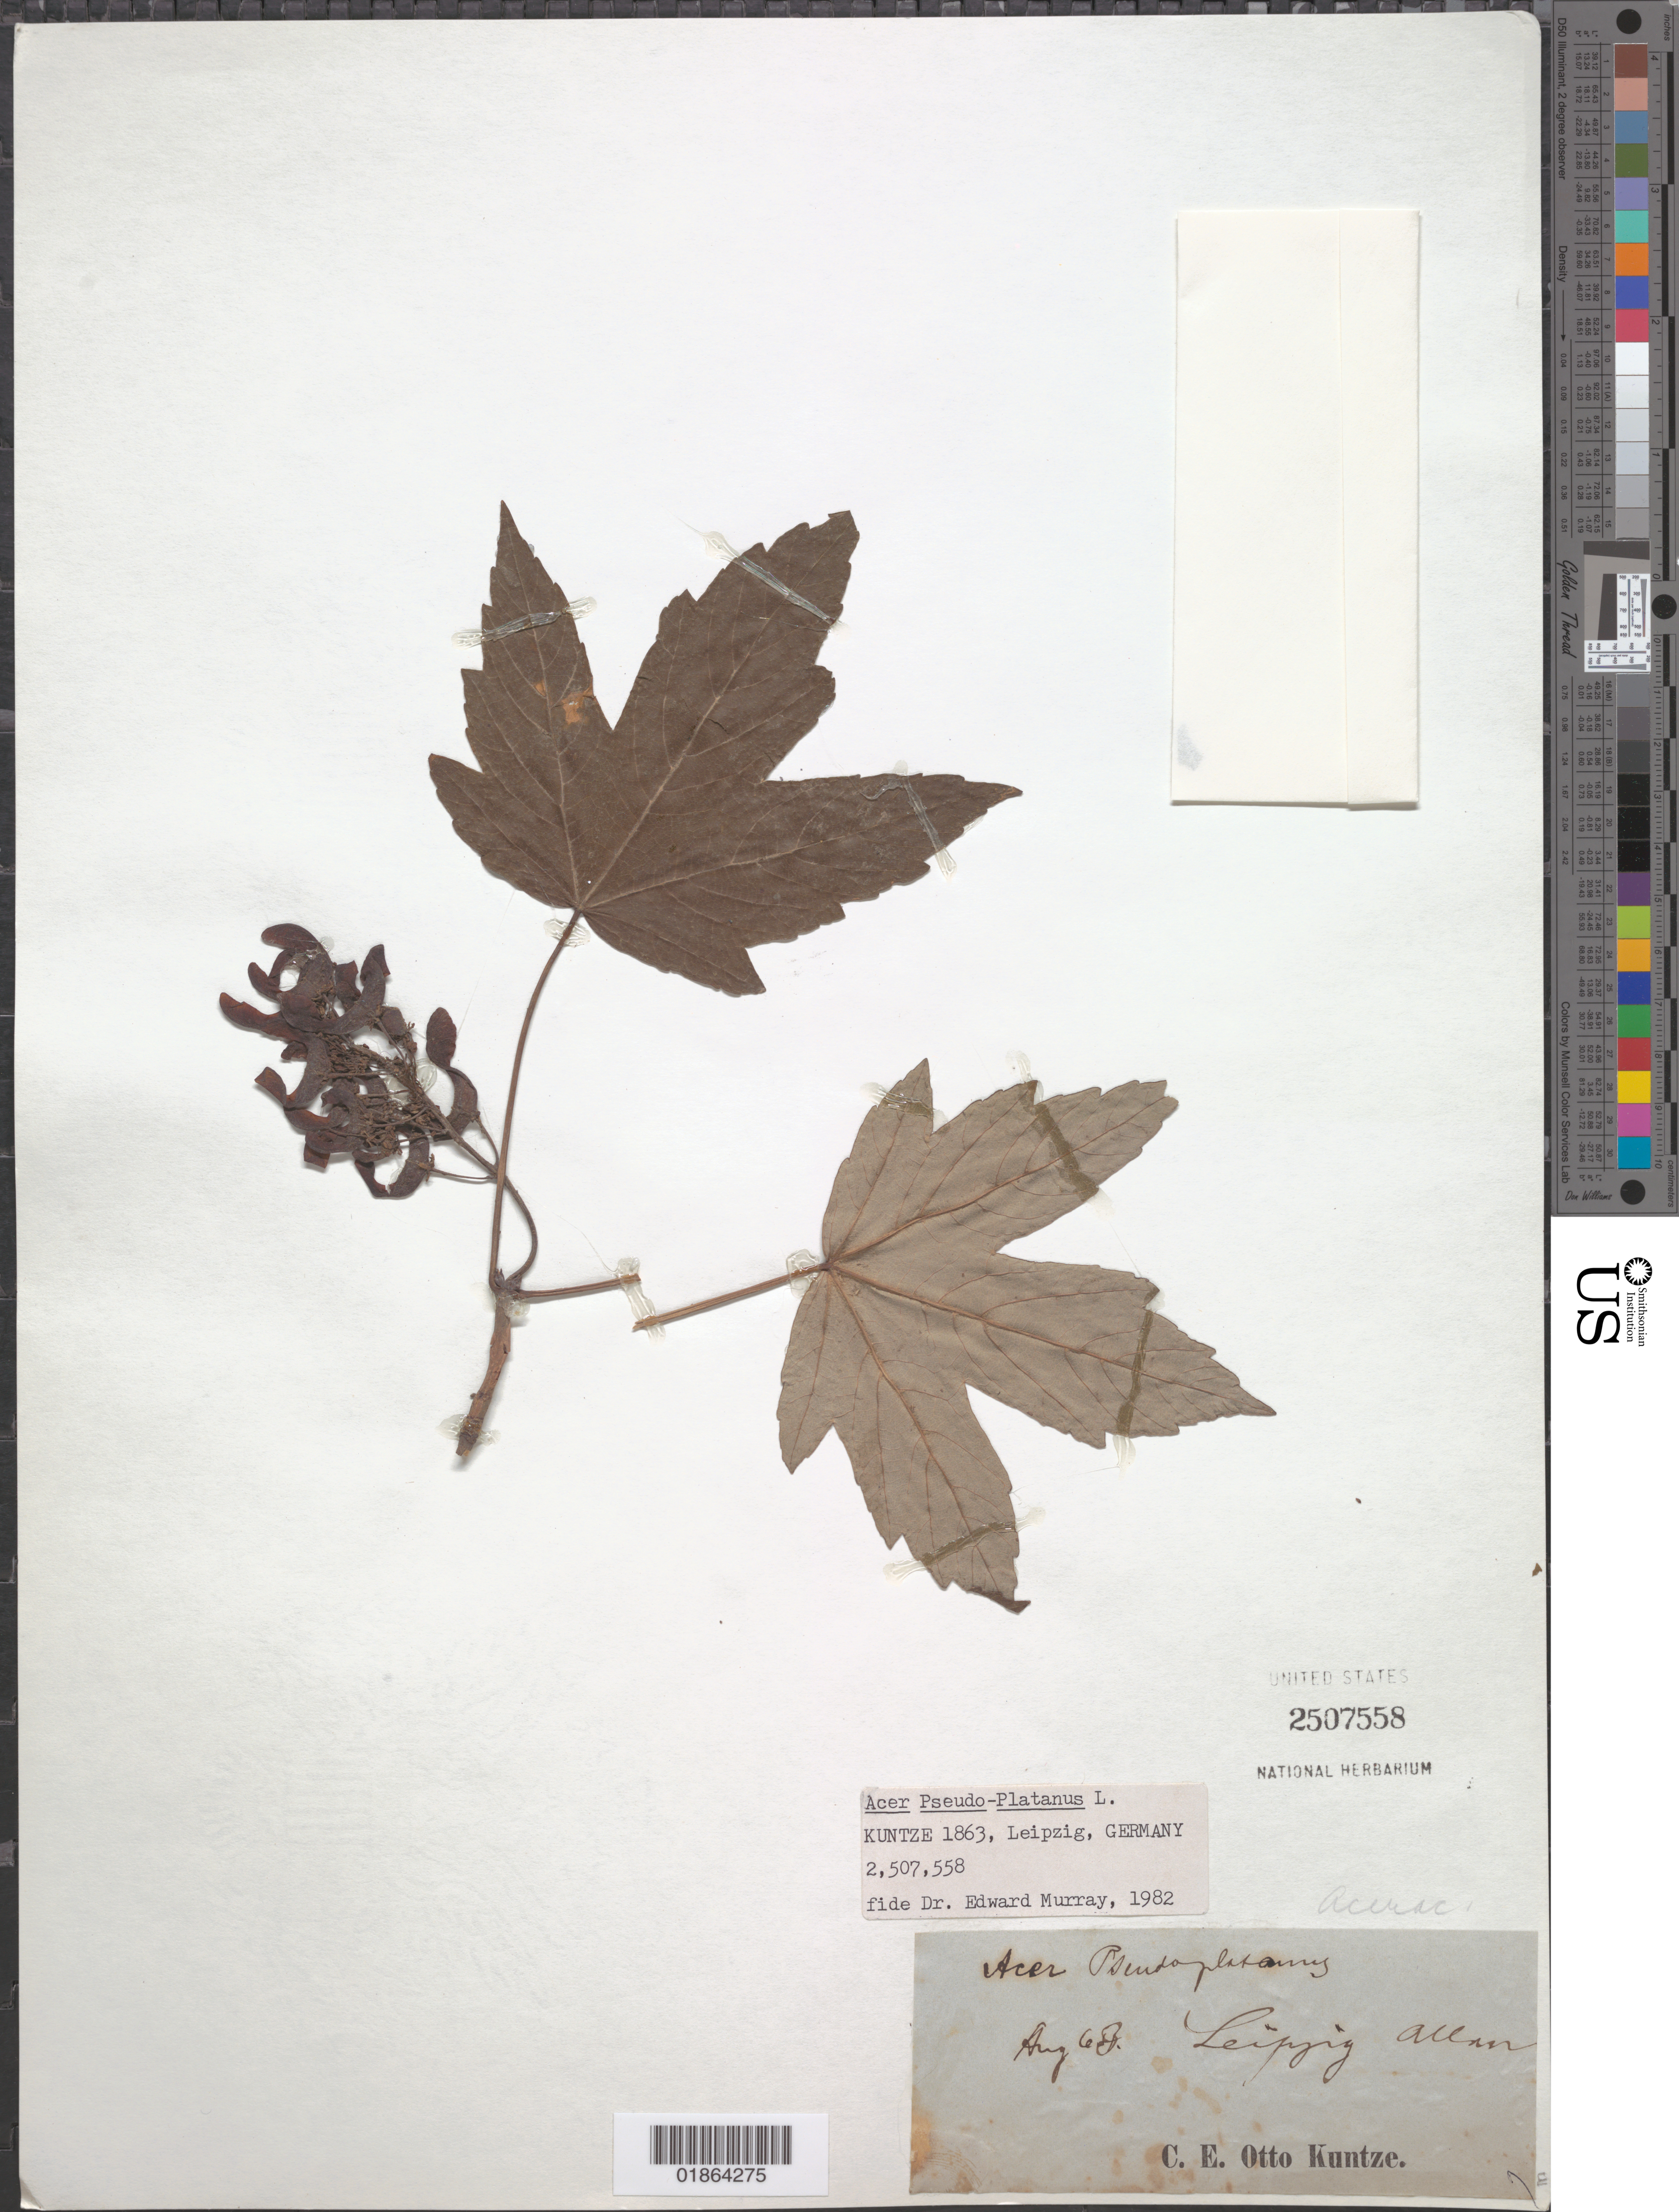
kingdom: Plantae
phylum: Tracheophyta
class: Magnoliopsida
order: Sapindales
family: Sapindaceae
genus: Acer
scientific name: Acer pseudoplatanus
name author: L.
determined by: Murray, Edward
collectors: C.E.O. Kuntze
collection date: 1868-08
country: Germany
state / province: Sachsen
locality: Leipzig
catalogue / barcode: US 2507558